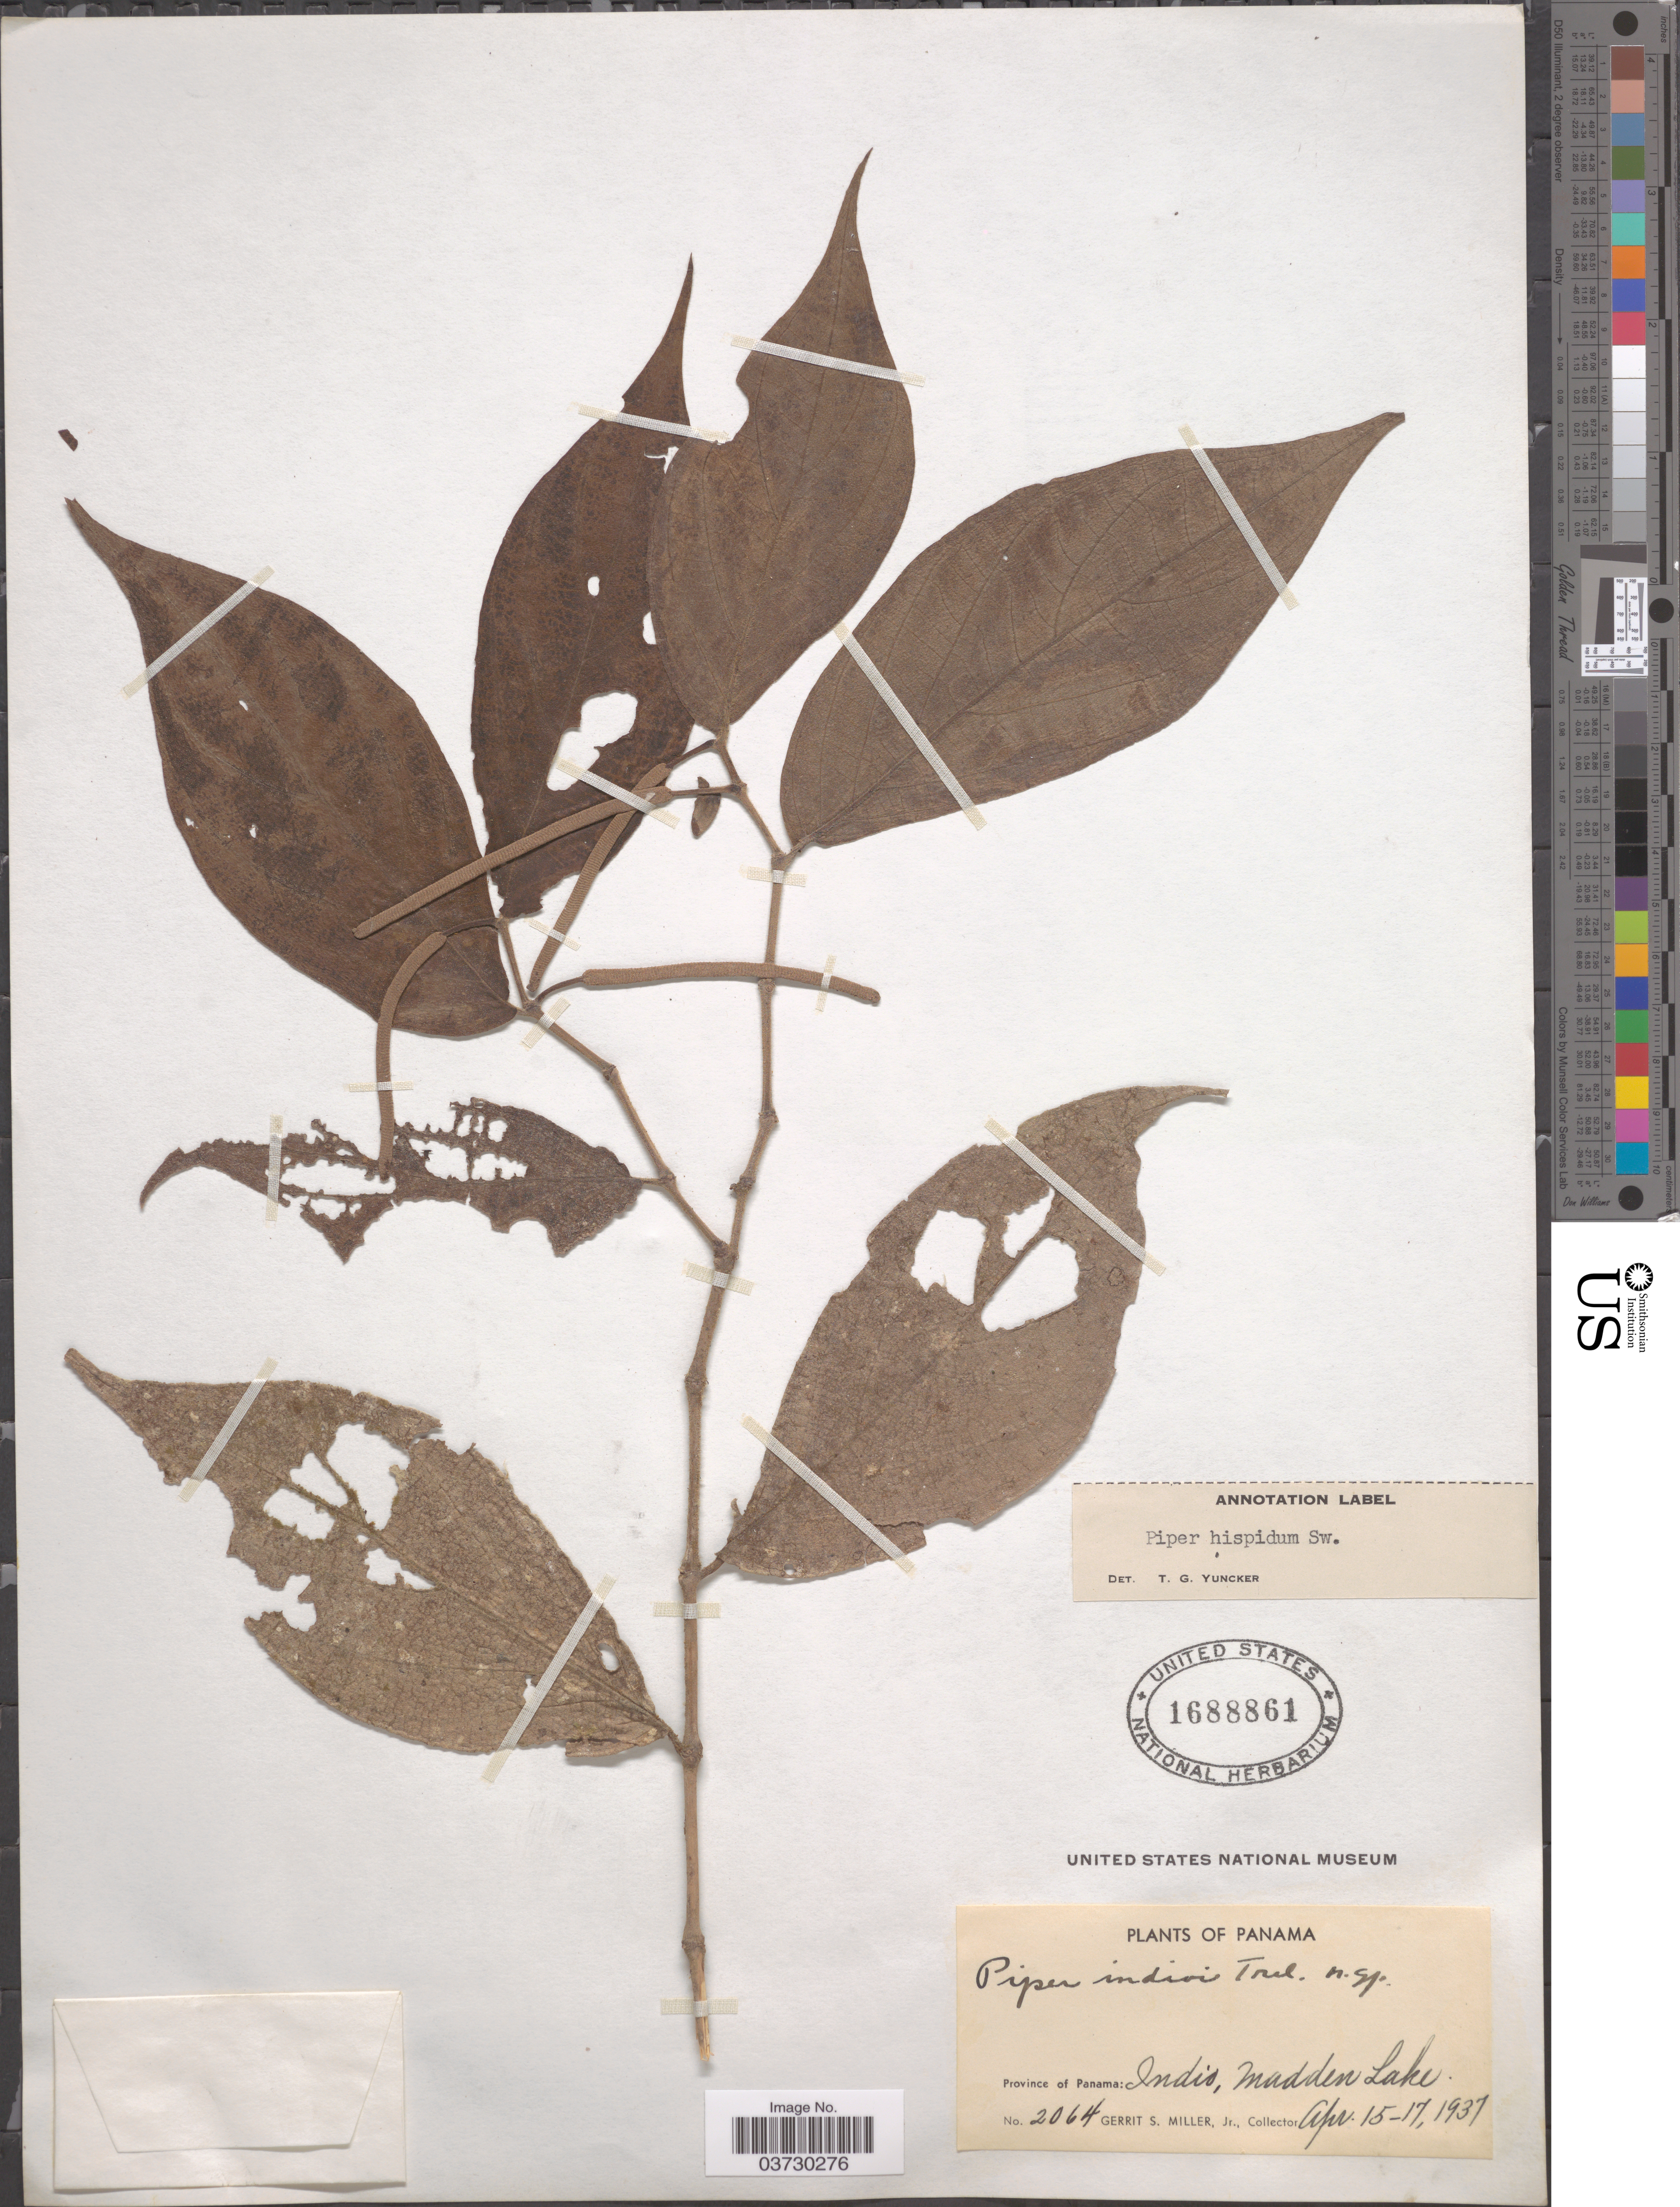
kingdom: Plantae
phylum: Tracheophyta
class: Magnoliopsida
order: Piperales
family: Piperaceae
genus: Piper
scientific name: Piper hispidum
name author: Sw.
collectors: G. S. Miller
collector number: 2064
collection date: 1937-04-15/1937-04-17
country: Panama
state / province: Panamá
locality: Indio, Madden Lake.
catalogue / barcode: US 1688861